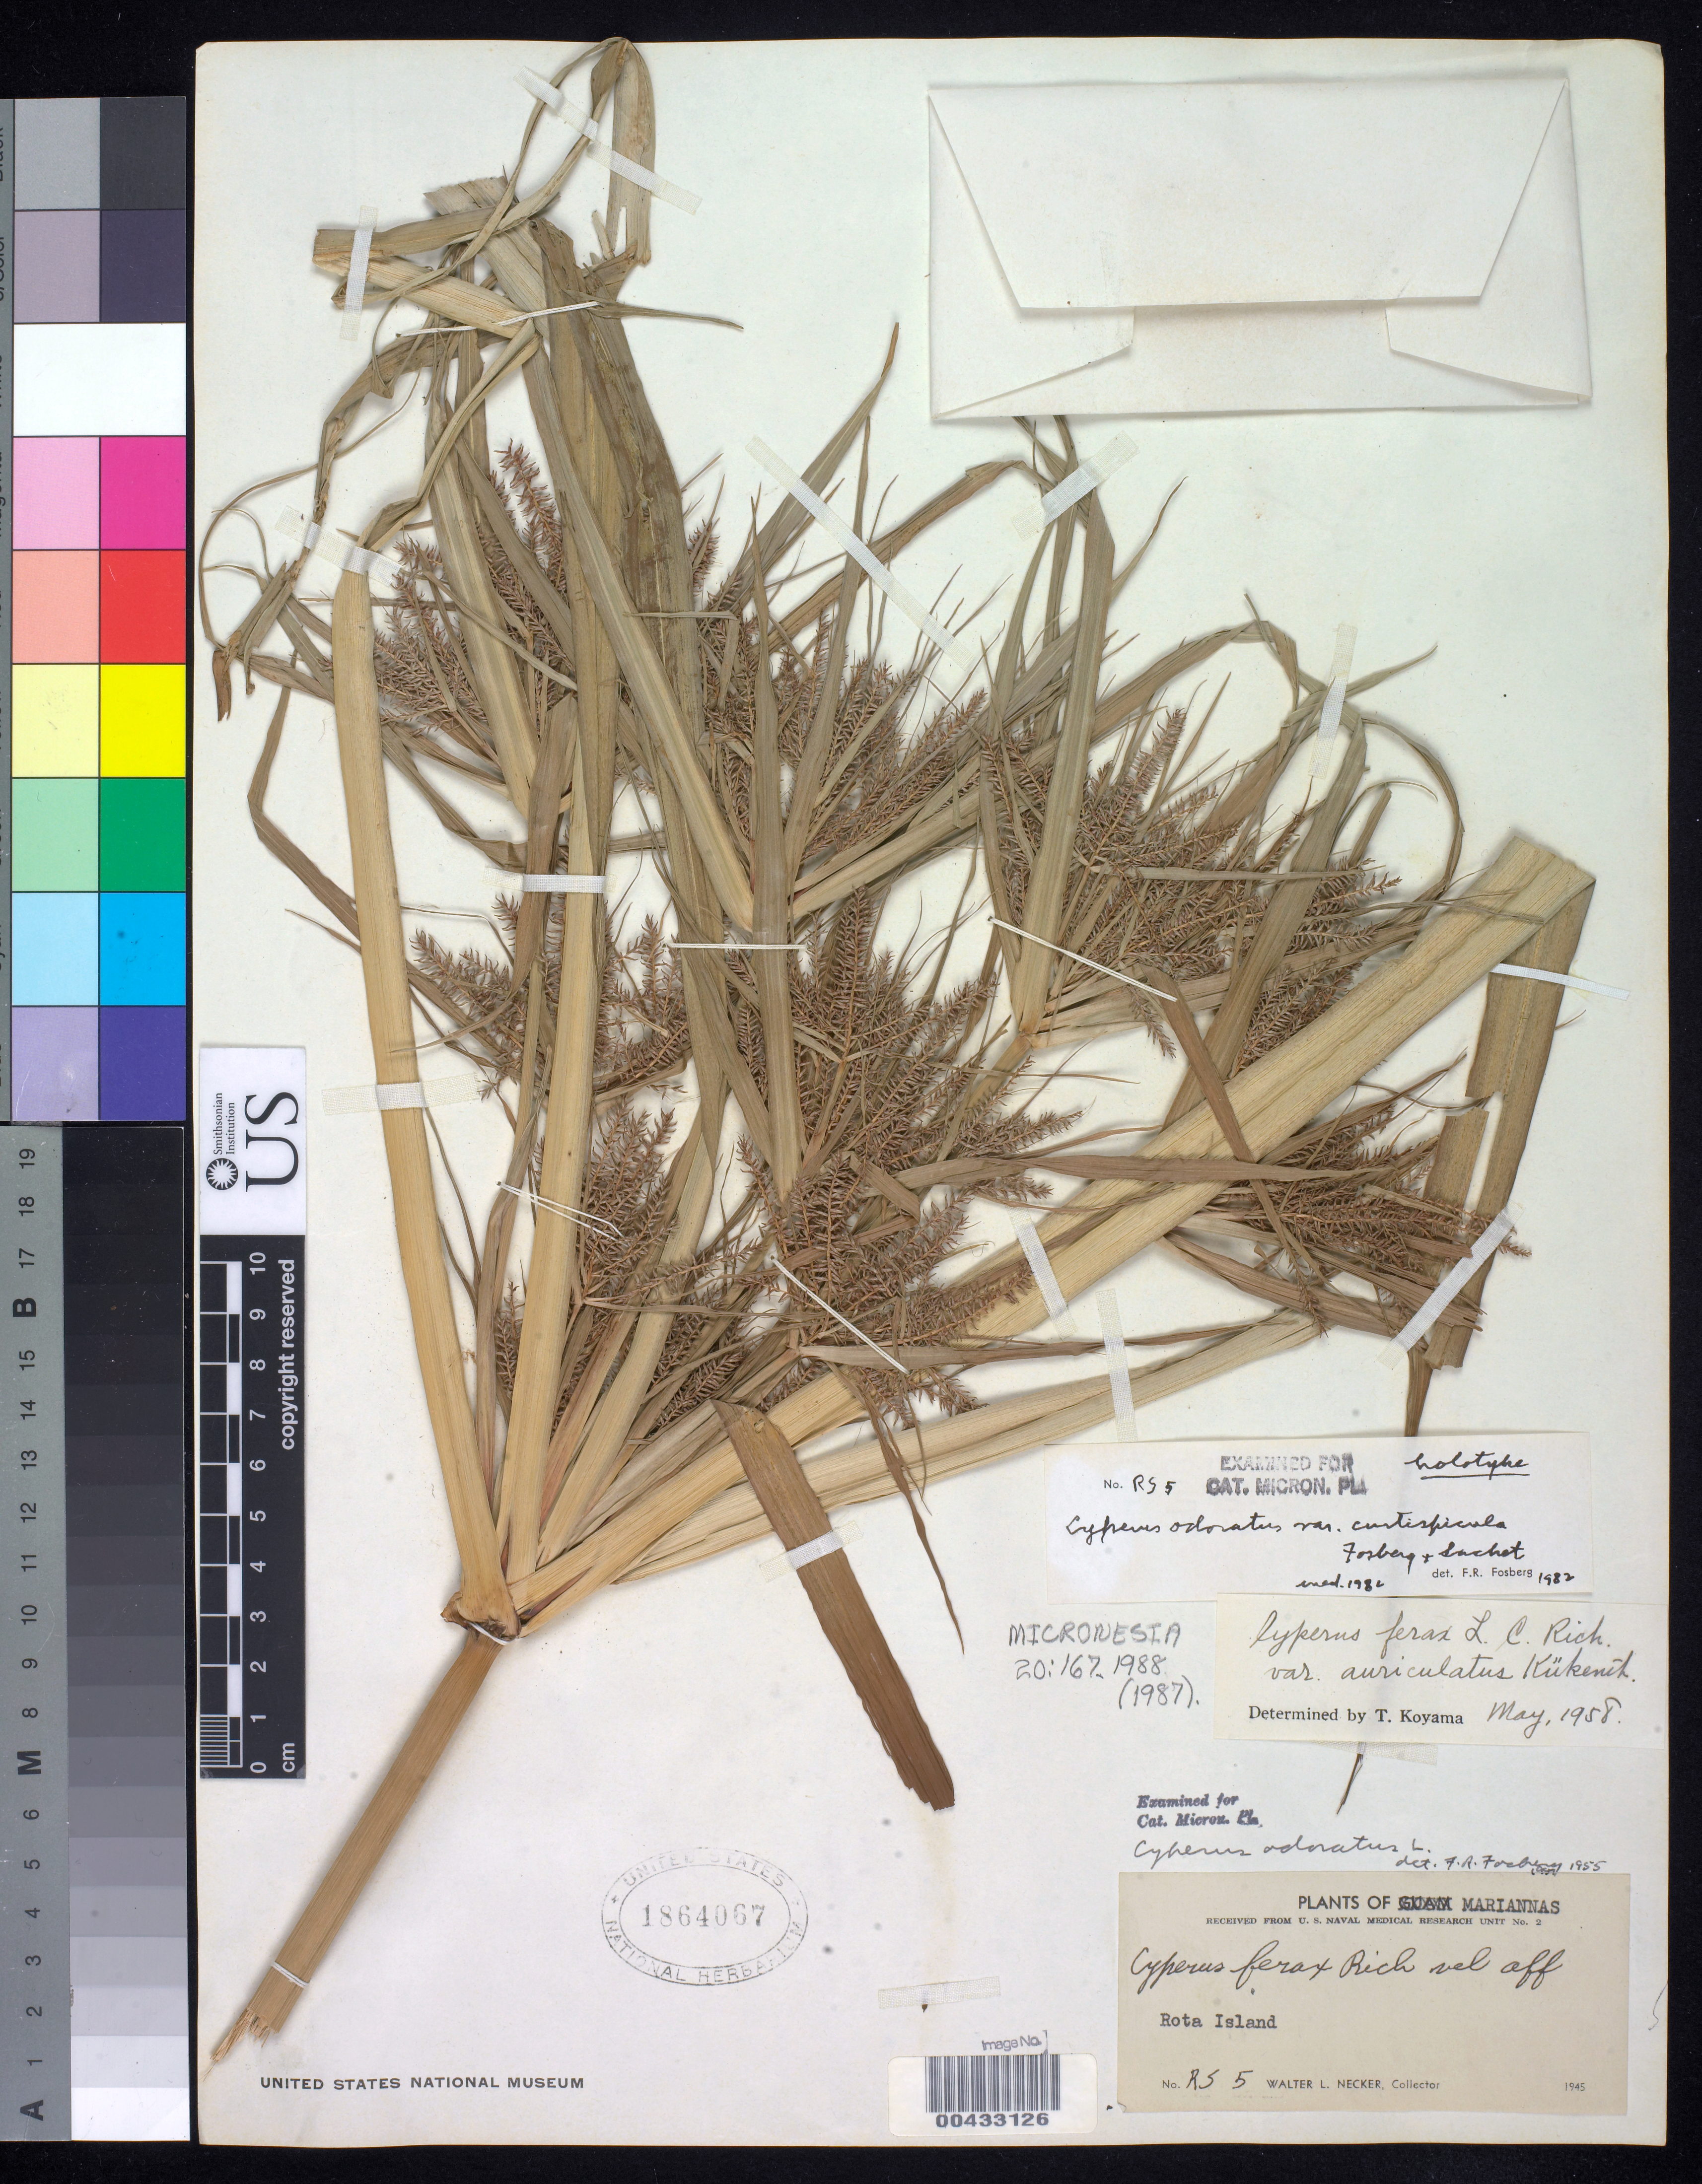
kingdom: Plantae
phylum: Tracheophyta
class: Liliopsida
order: Poales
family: Cyperaceae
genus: Cyperus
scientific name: Cyperus odoratus var. curtispiculus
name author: Fosberg & Sachet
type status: Holotype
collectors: W. Walter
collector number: R95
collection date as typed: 1945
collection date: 1945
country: Northern Mariana Islands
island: Rota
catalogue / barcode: US 1864067